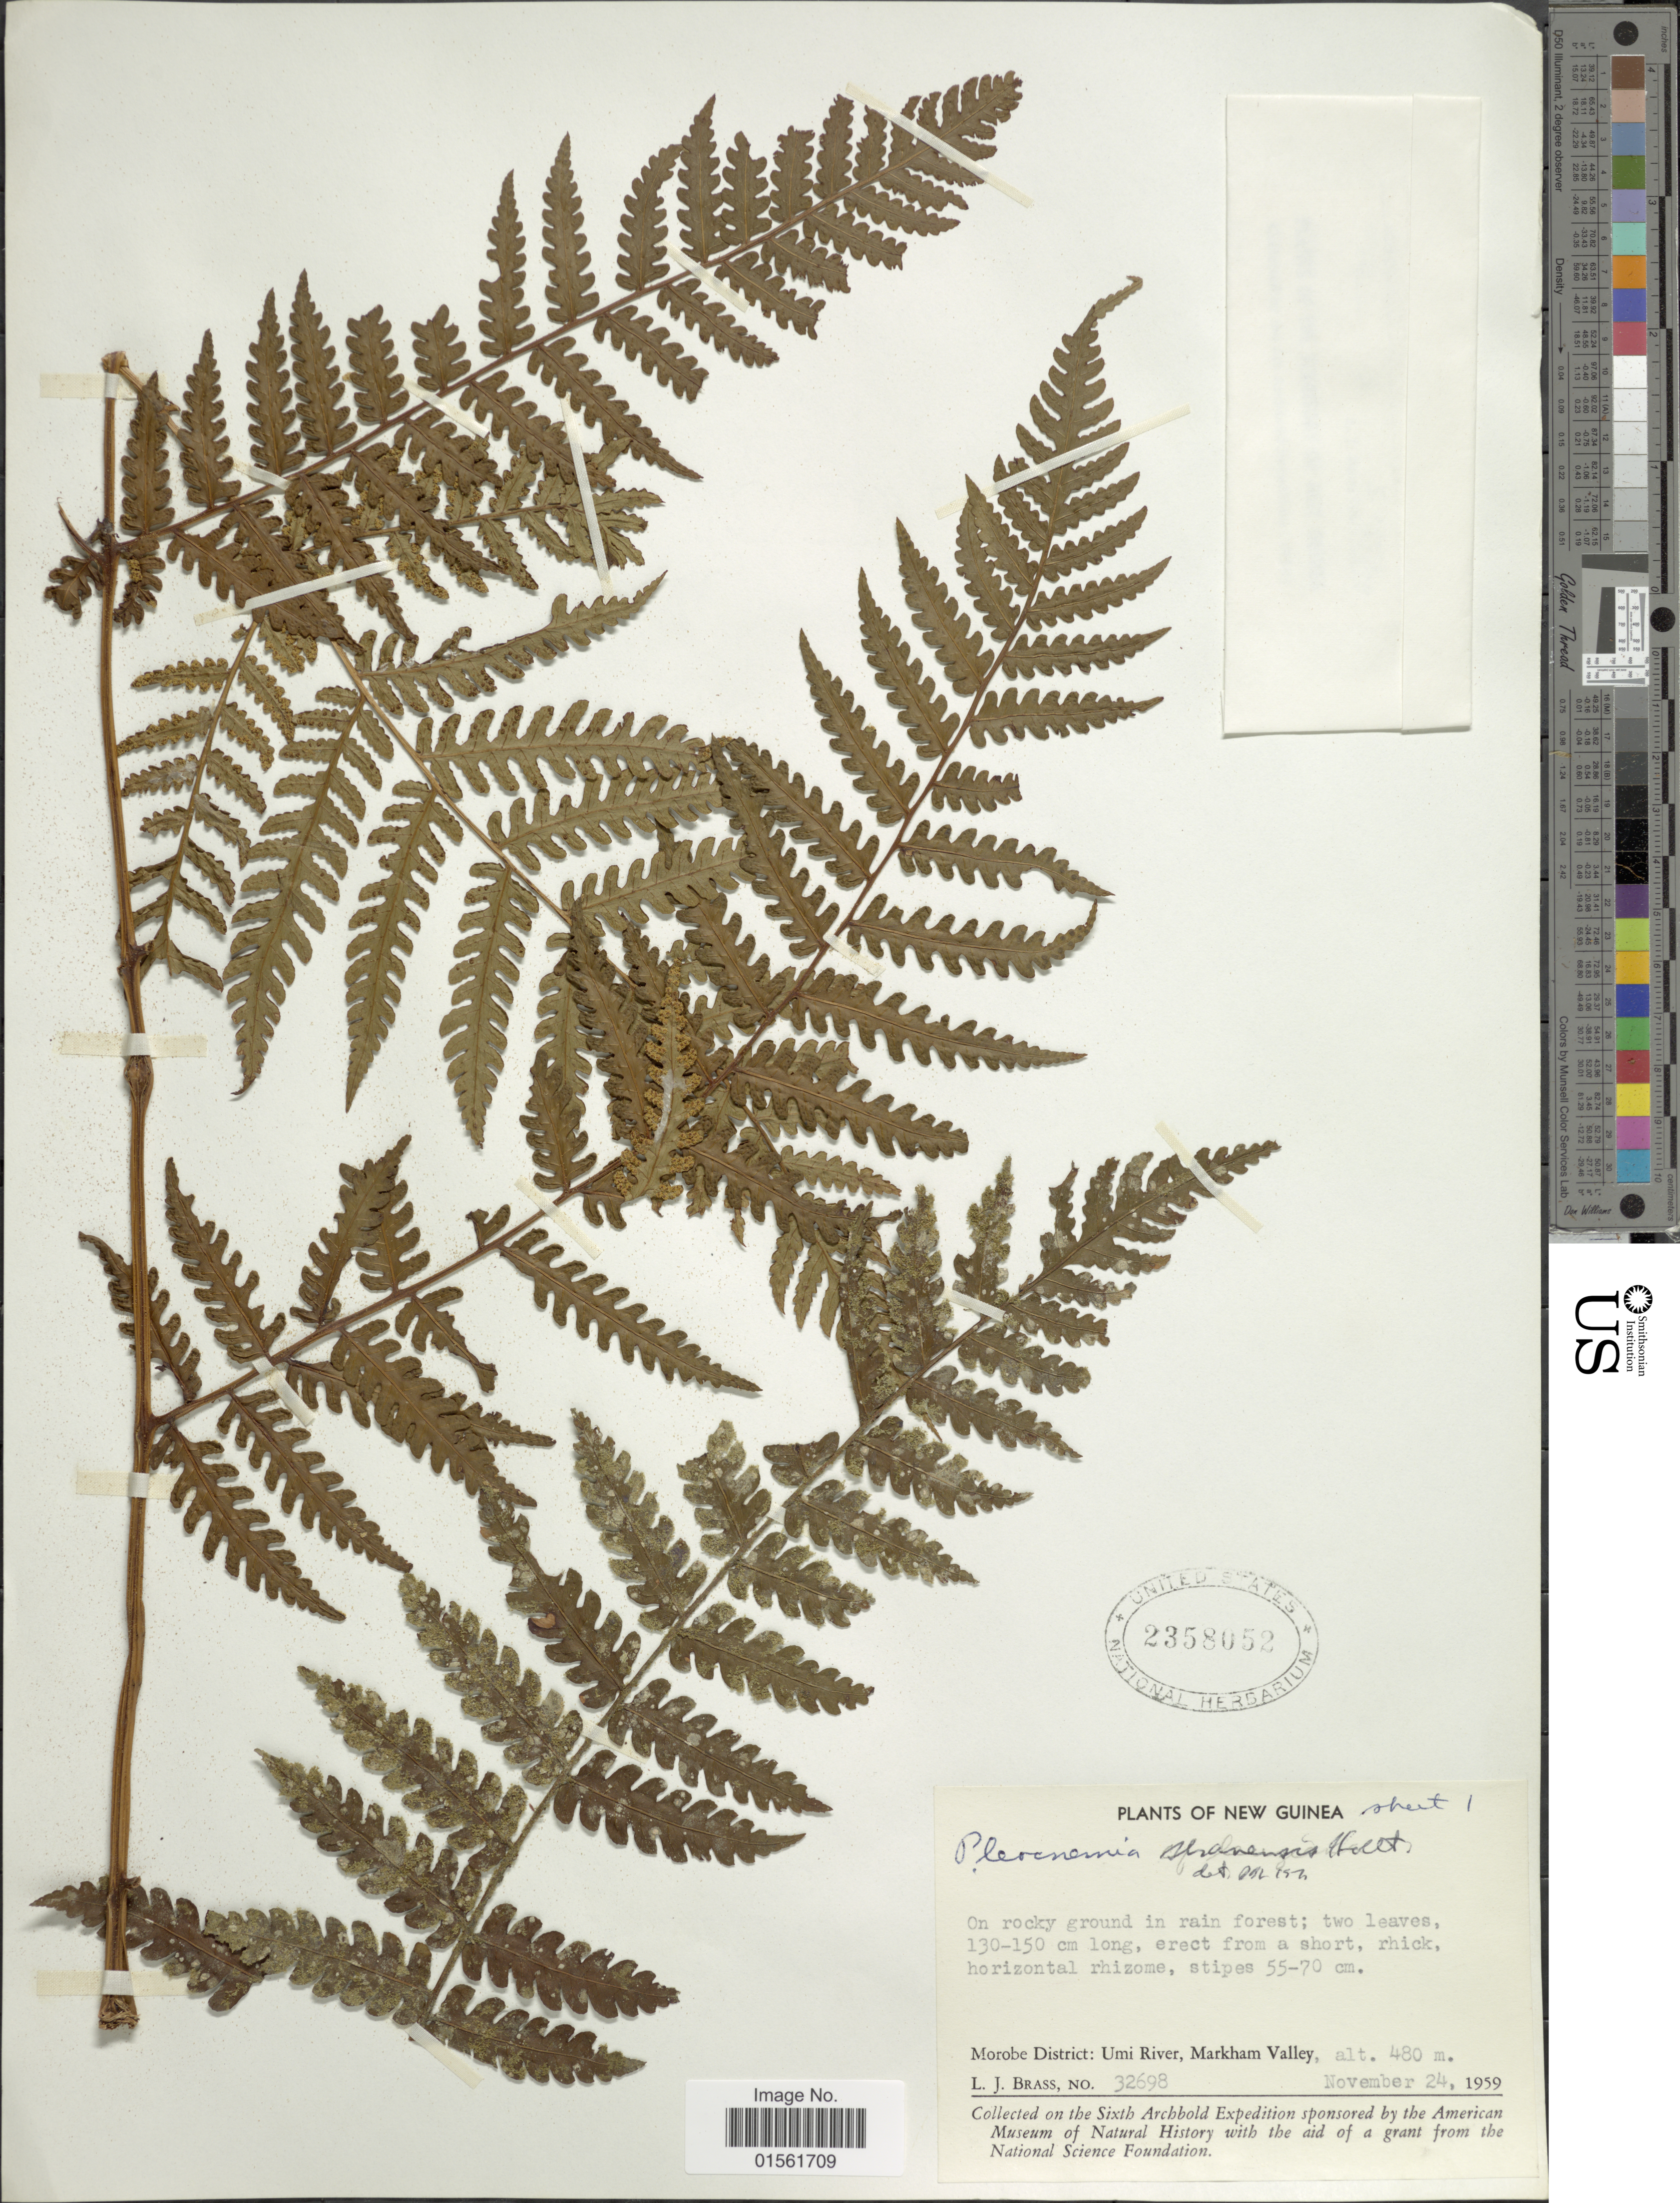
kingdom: Plantae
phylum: Tracheophyta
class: Polypodiopsida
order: Polypodiales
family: Dryopteridaceae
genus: Pleocnemia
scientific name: Pleocnemia seranensis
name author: Holttum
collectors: L. J. Brass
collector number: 32698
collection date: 1959-11-24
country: Papua New Guinea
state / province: Morobe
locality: New Guinea, Morobe District: Umi River, Markham Valley.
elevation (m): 480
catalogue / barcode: US 2358052